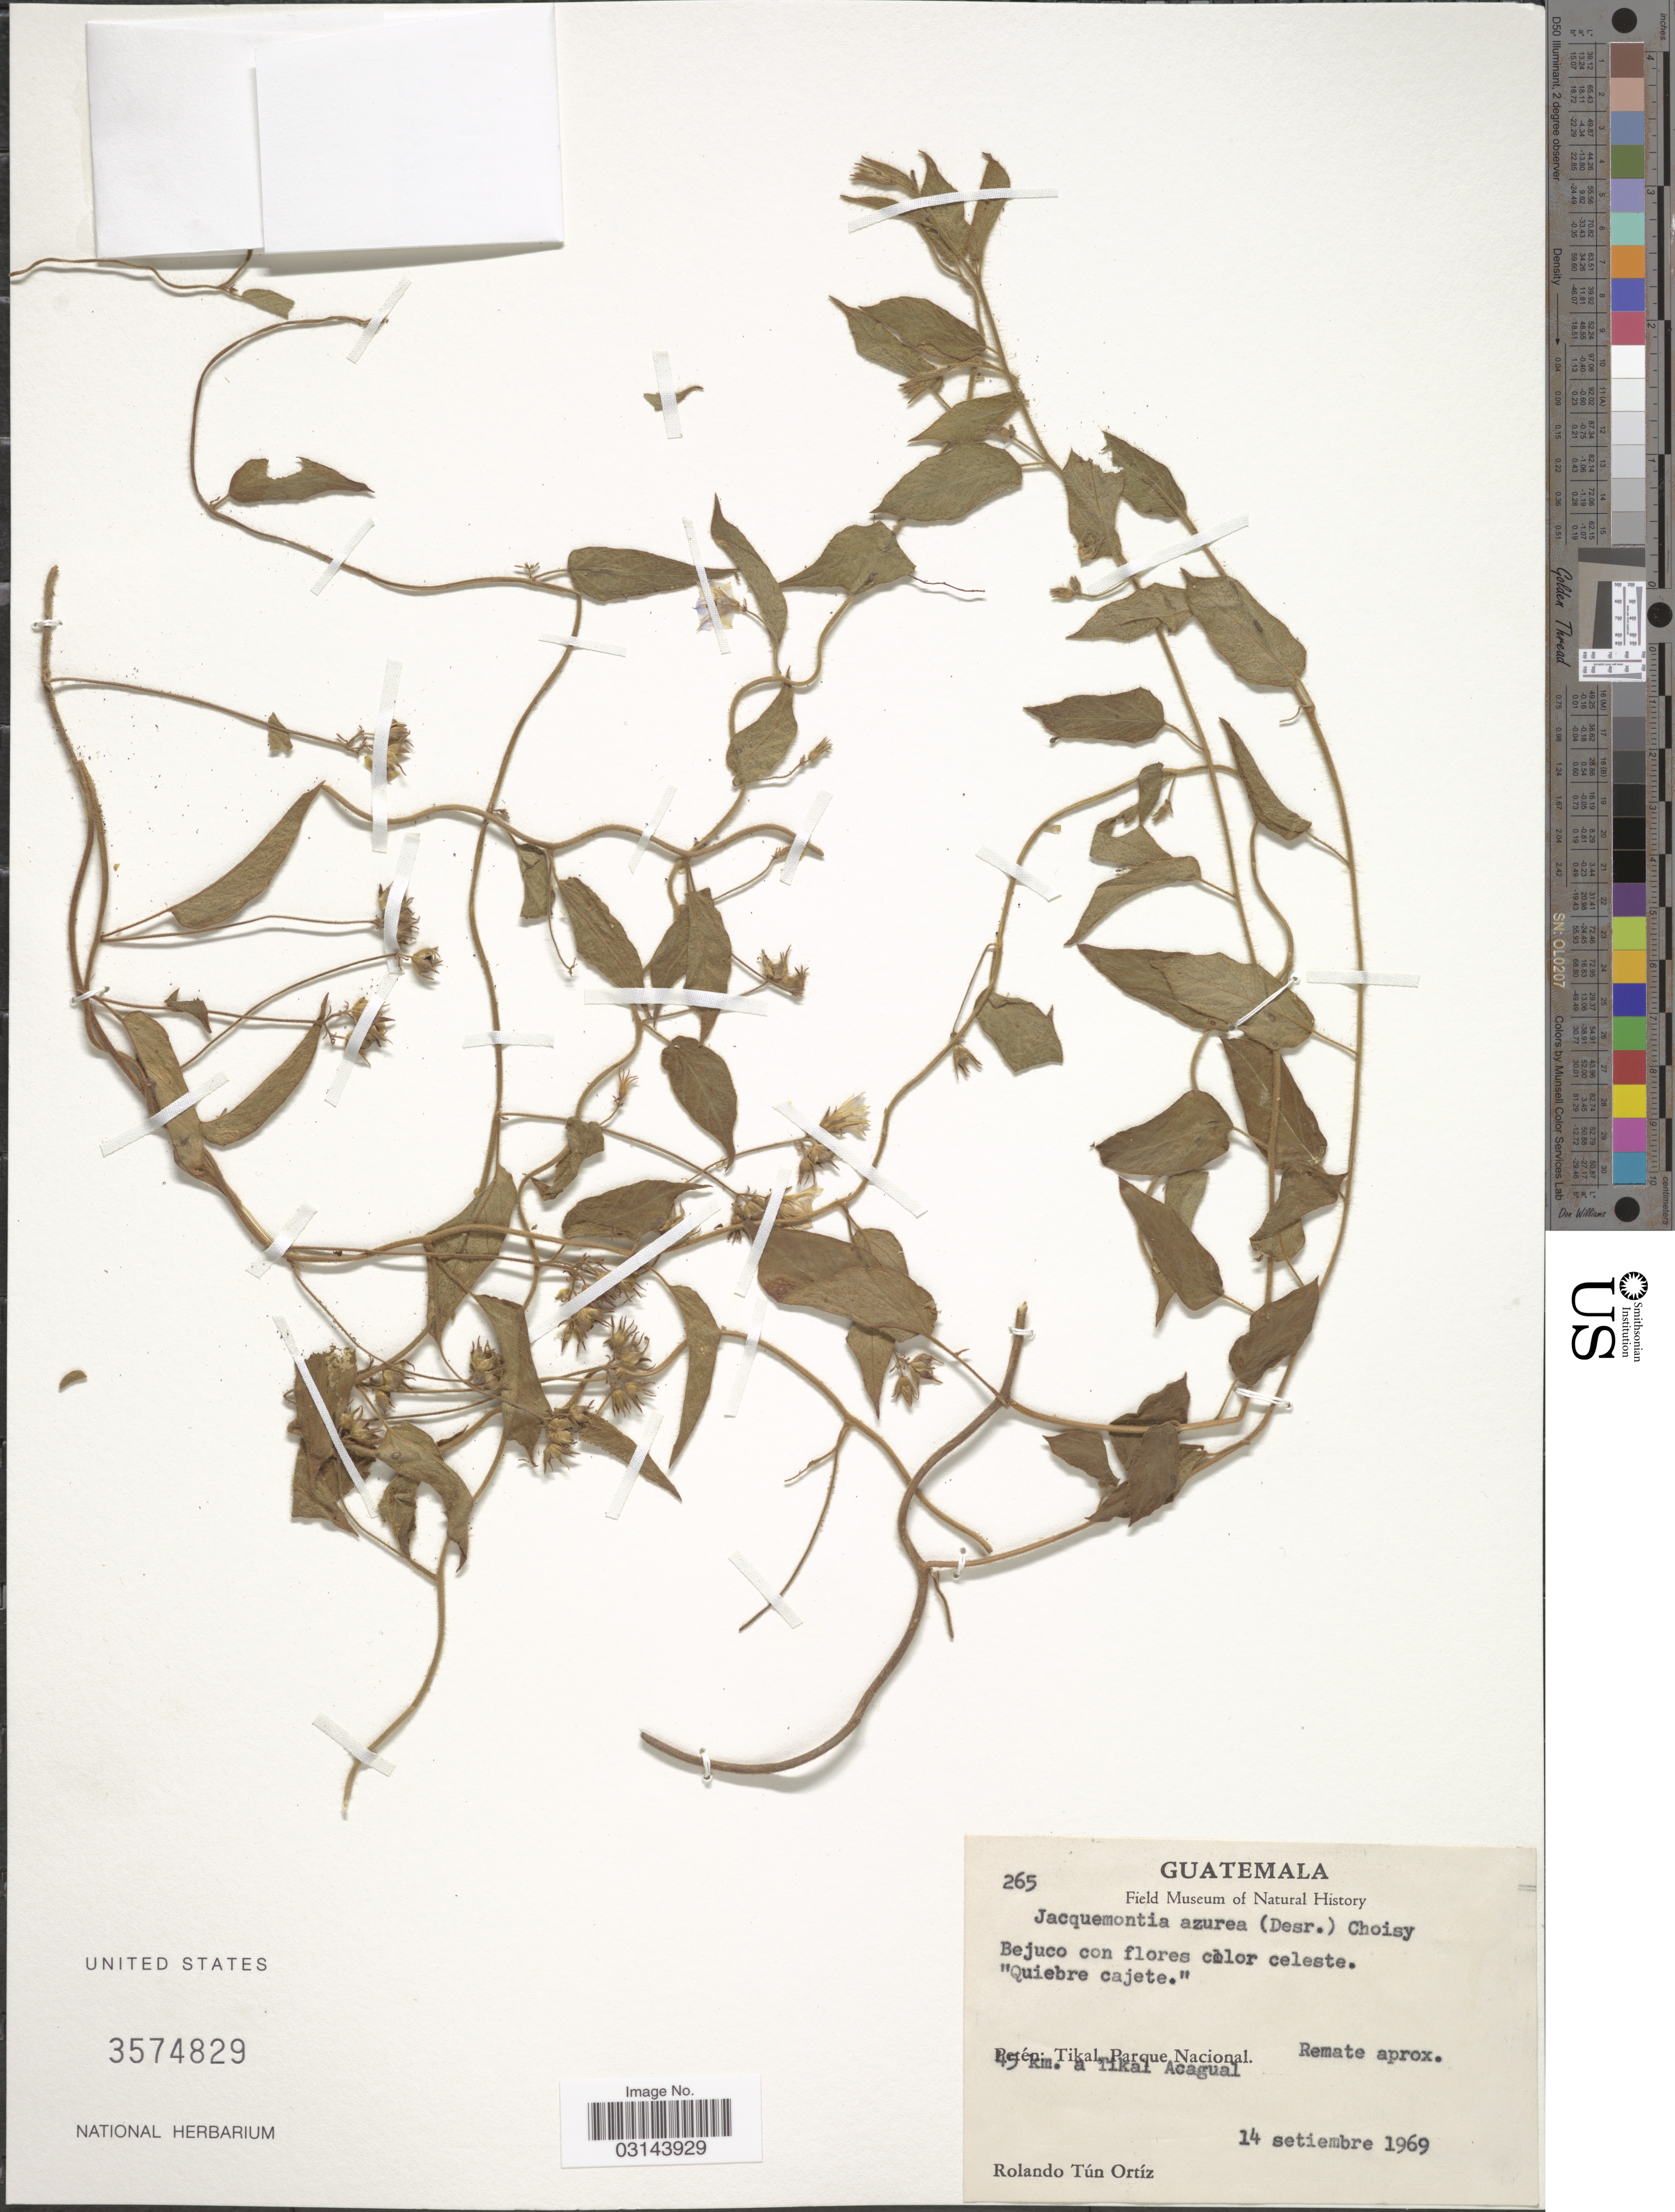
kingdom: Plantae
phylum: Tracheophyta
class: Magnoliopsida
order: Solanales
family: Convolvulaceae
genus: Jacquemontia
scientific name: Jacquemontia azurea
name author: (Desr.) Choisy ex G. Don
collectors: R. Tún Ortíz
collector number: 265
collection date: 1969-09-14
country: Guatemala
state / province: El Petén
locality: Petén: Tikal, Parque Nacional. 45 km. a Tikal Acagual.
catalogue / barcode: US 3574829